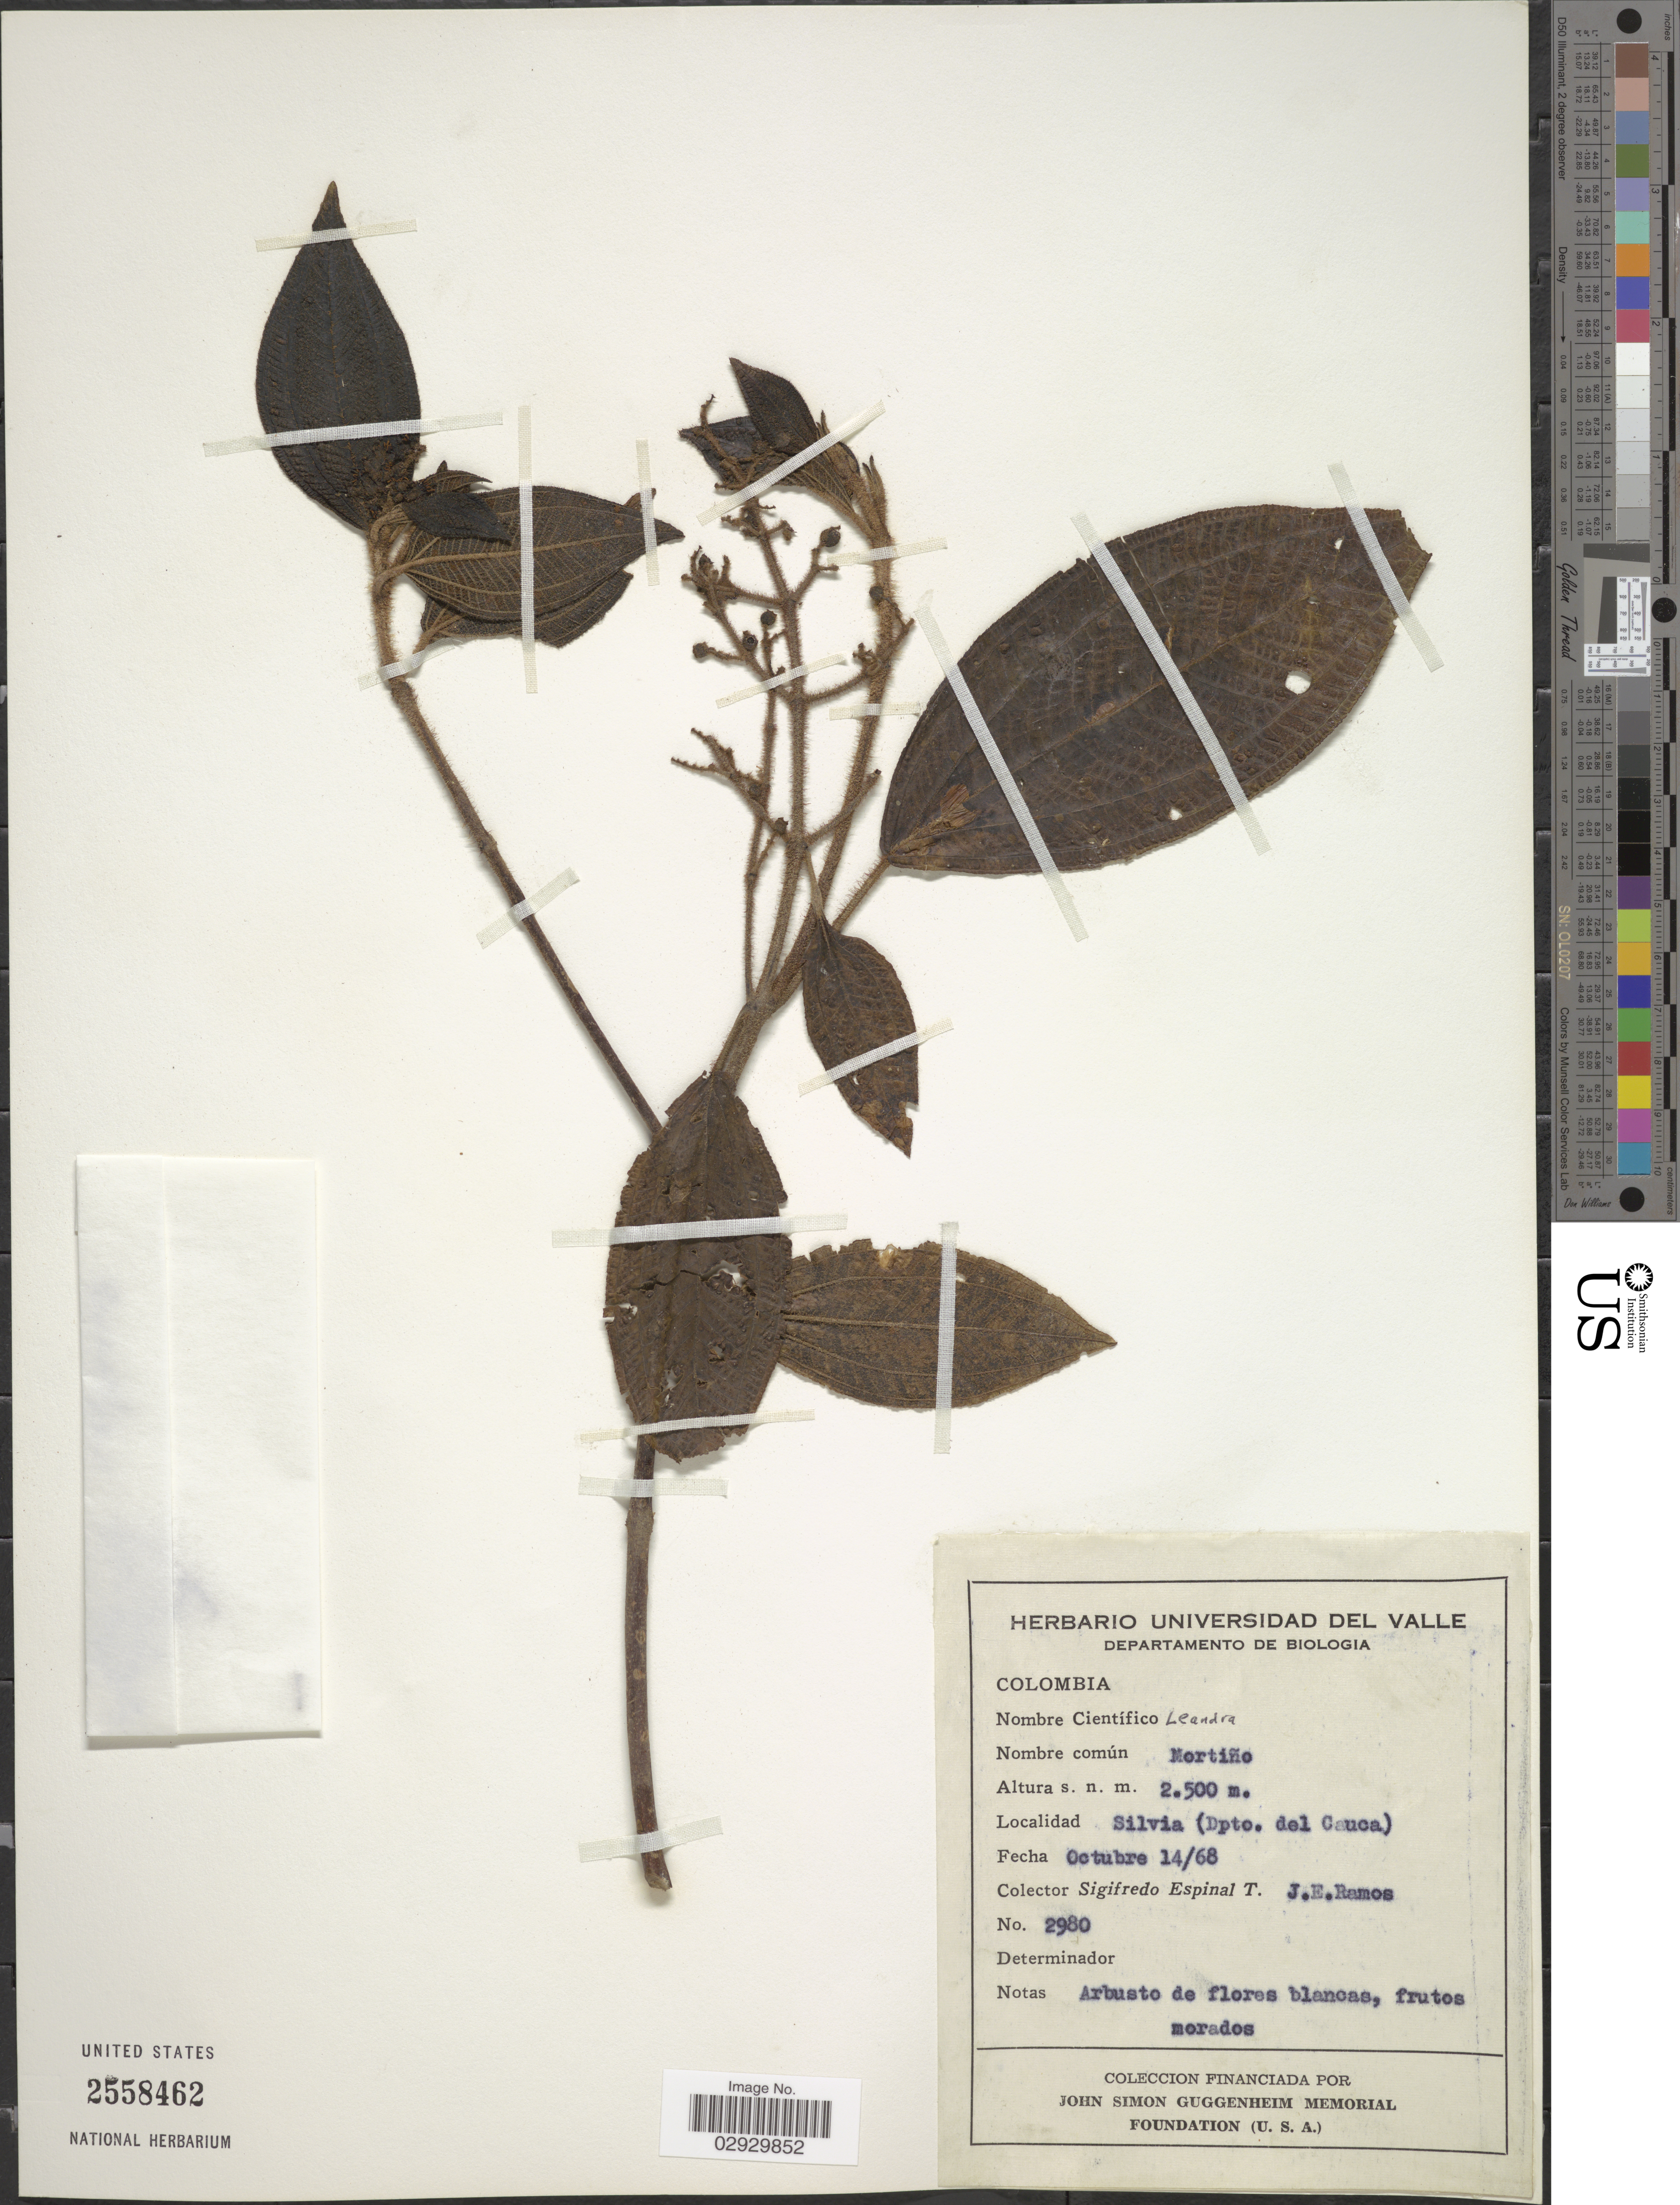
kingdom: Plantae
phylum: Tracheophyta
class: Magnoliopsida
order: Myrtales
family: Melastomataceae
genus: Leandra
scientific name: Leandra melanodesma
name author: (Naudin) Cogn.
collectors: S. Espinal & J. E. Ramos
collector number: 2980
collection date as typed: Transcribed d/m/y: 14/10/68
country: Colombia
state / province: Cauca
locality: Silvia (Dpto. del Cauca).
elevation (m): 2500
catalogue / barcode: US 2558462